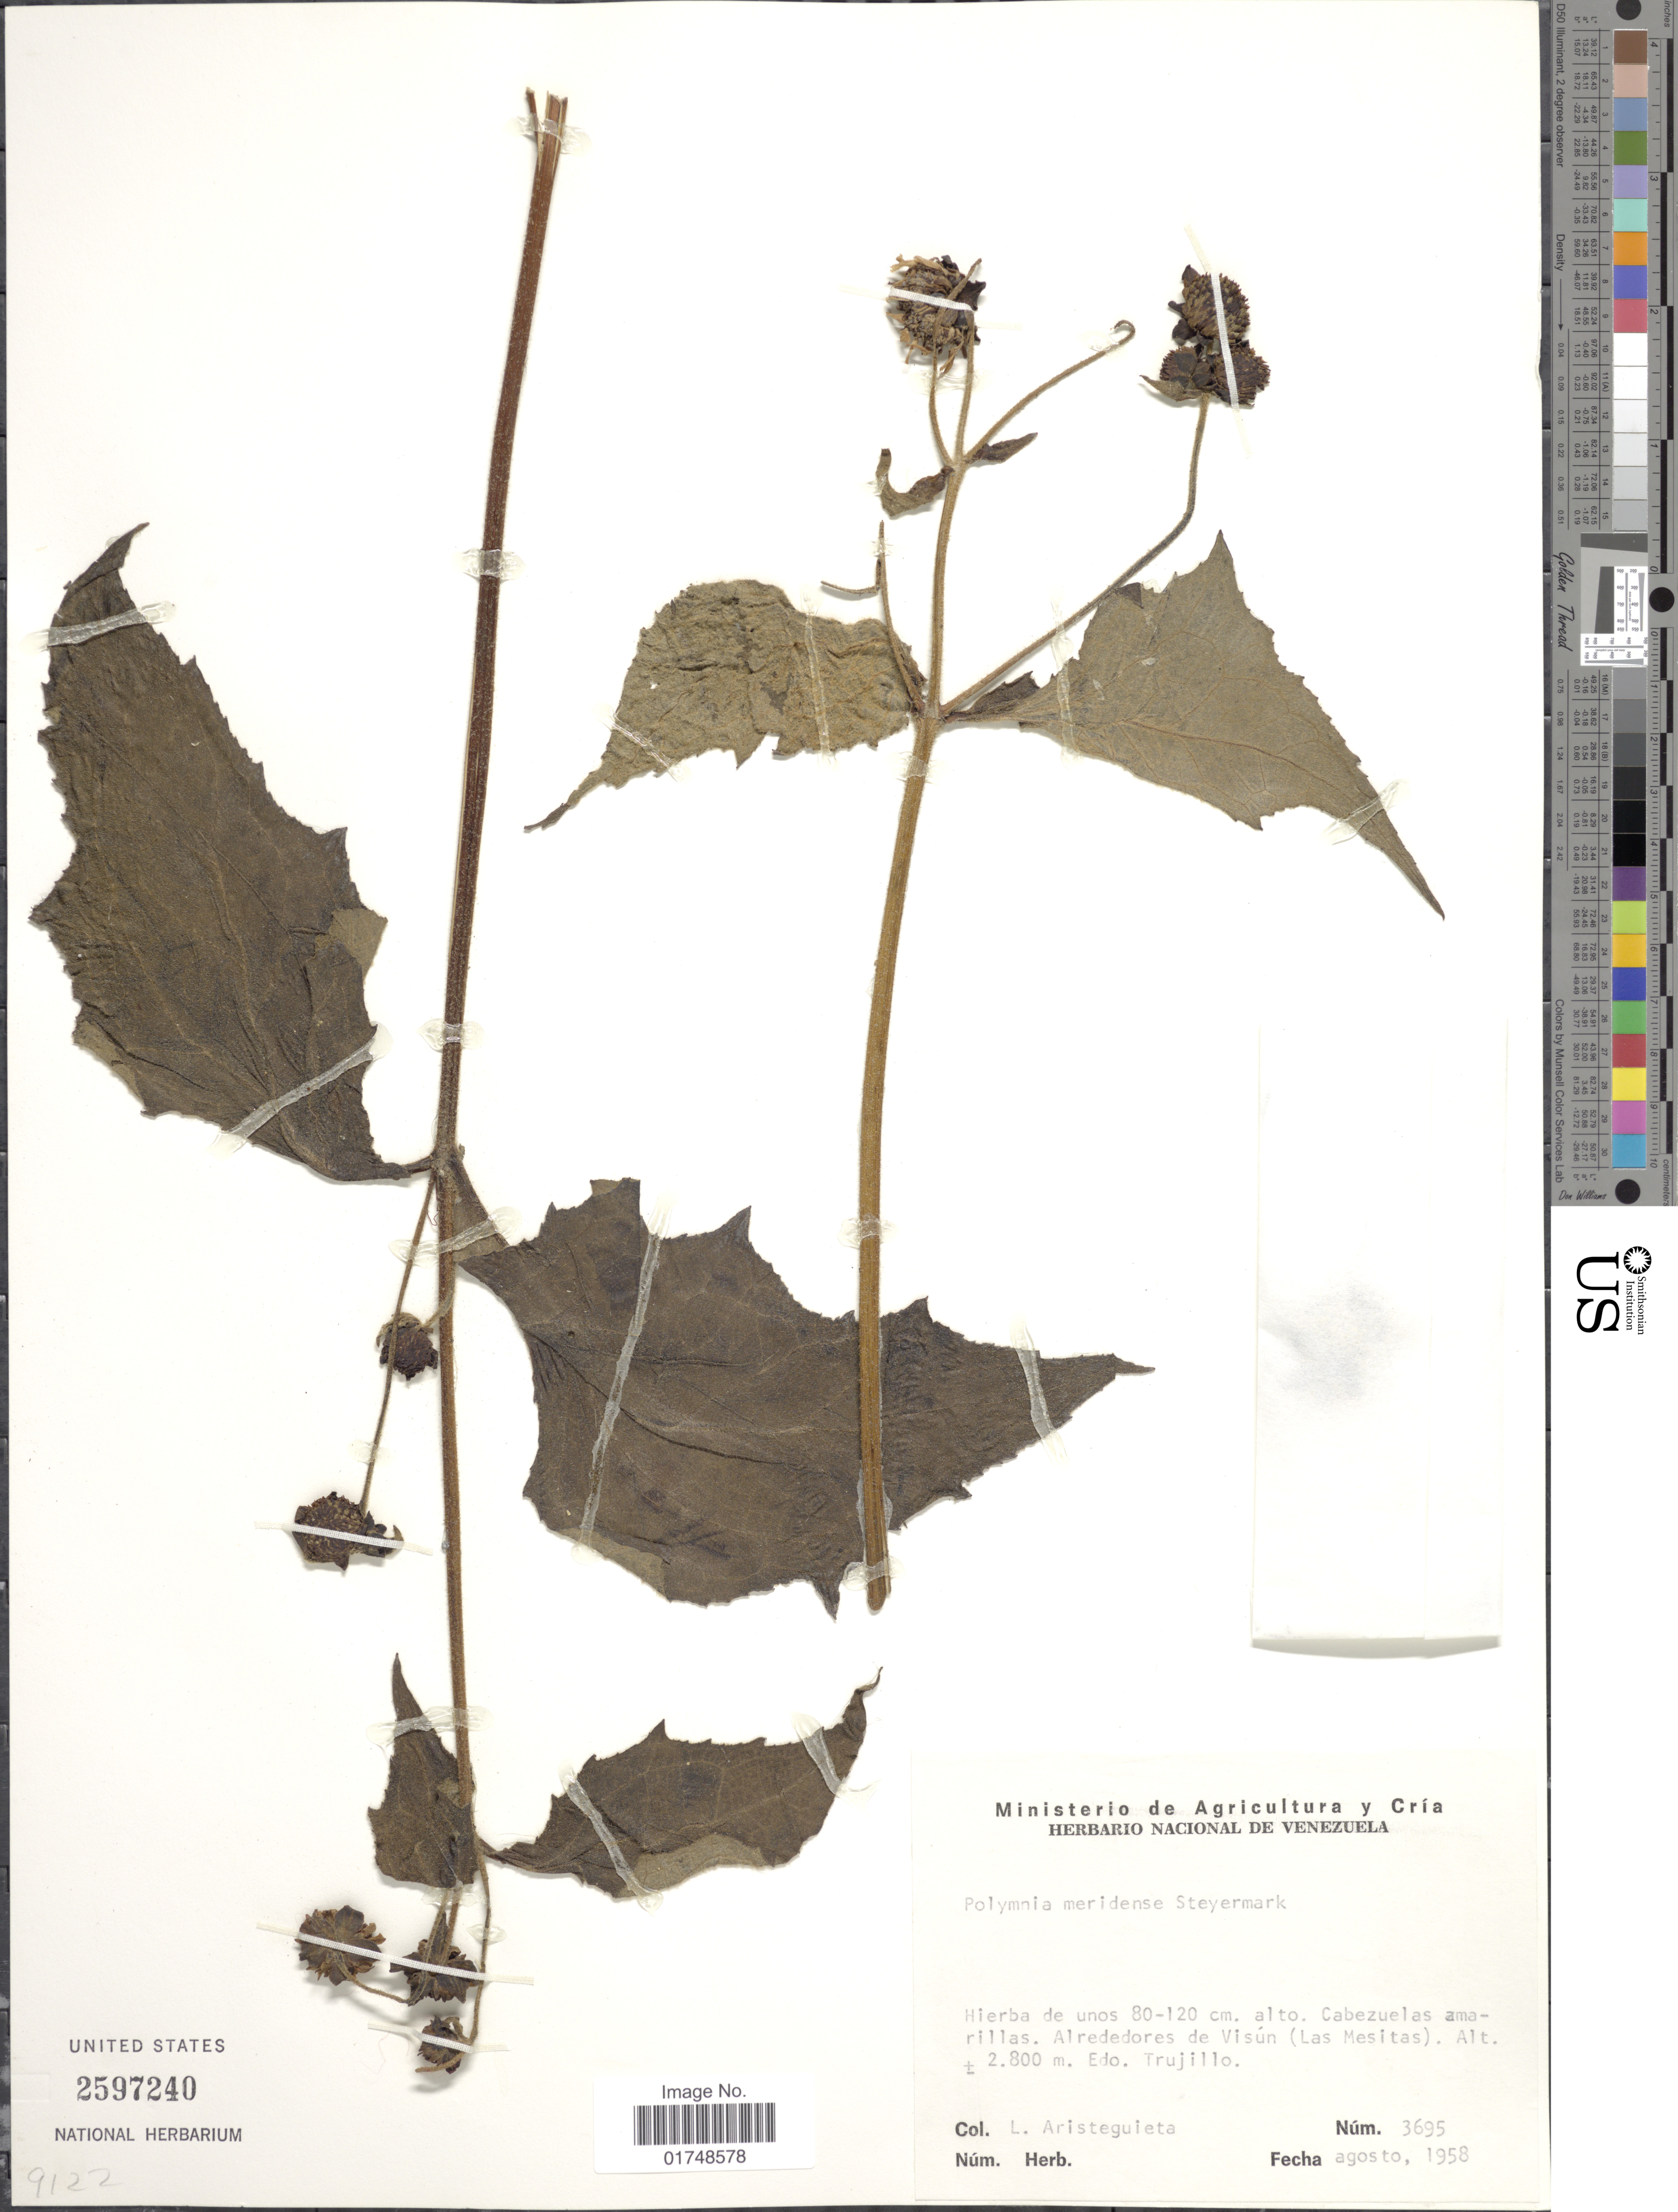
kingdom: Plantae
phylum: Tracheophyta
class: Magnoliopsida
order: Asterales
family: Asteraceae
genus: Smallanthus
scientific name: Smallanthus riparius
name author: (Kunth) H. Rob.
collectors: L. Aristeguieta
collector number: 3695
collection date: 1958-08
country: Venezuela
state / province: Trujillo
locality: Cabezuelas amarillas. Alrededores de Visun (Las Meistas). Edo. Trujillo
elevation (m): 2800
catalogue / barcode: US 2597240